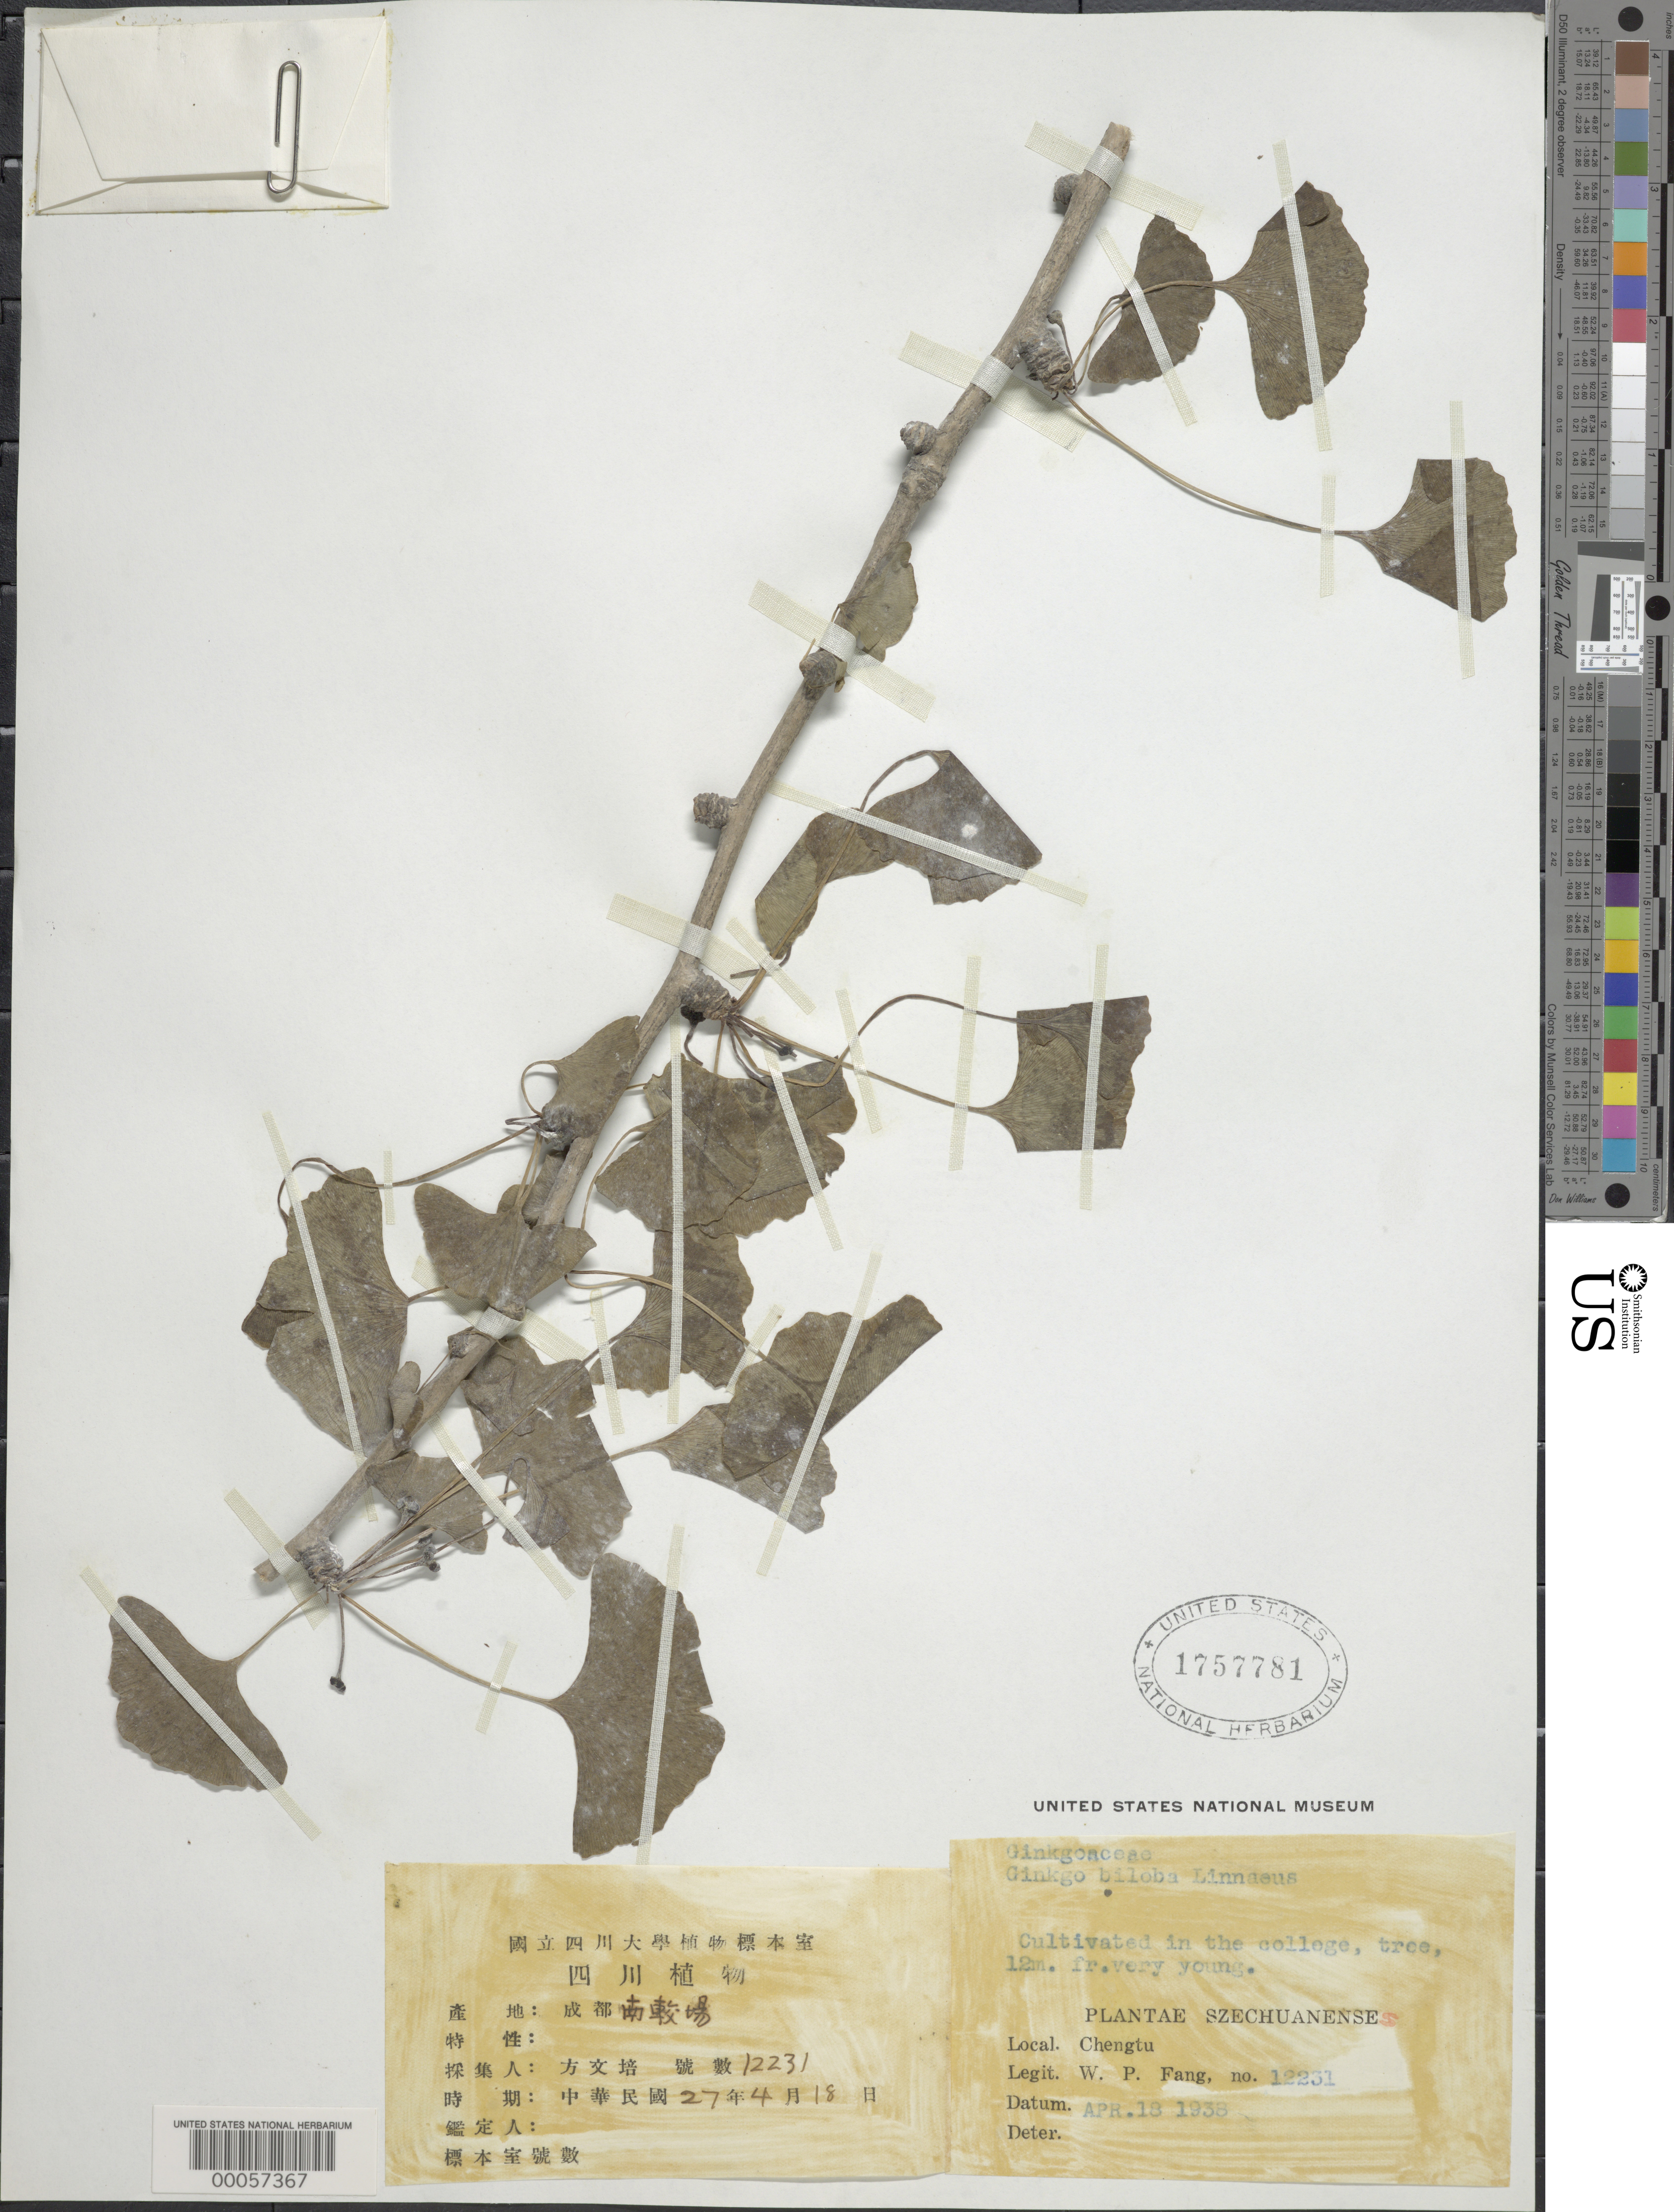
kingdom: Plantae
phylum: Tracheophyta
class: Ginkgoopsida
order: Ginkgoales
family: Ginkgoaceae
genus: Ginkgo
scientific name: Ginkgo biloba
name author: L.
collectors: W. P. Fang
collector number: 12231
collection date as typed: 18 Apr 1938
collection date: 1938-04-18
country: China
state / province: Sichuan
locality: Ch'eng-tu, cultivated in the college.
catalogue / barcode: US 1757781